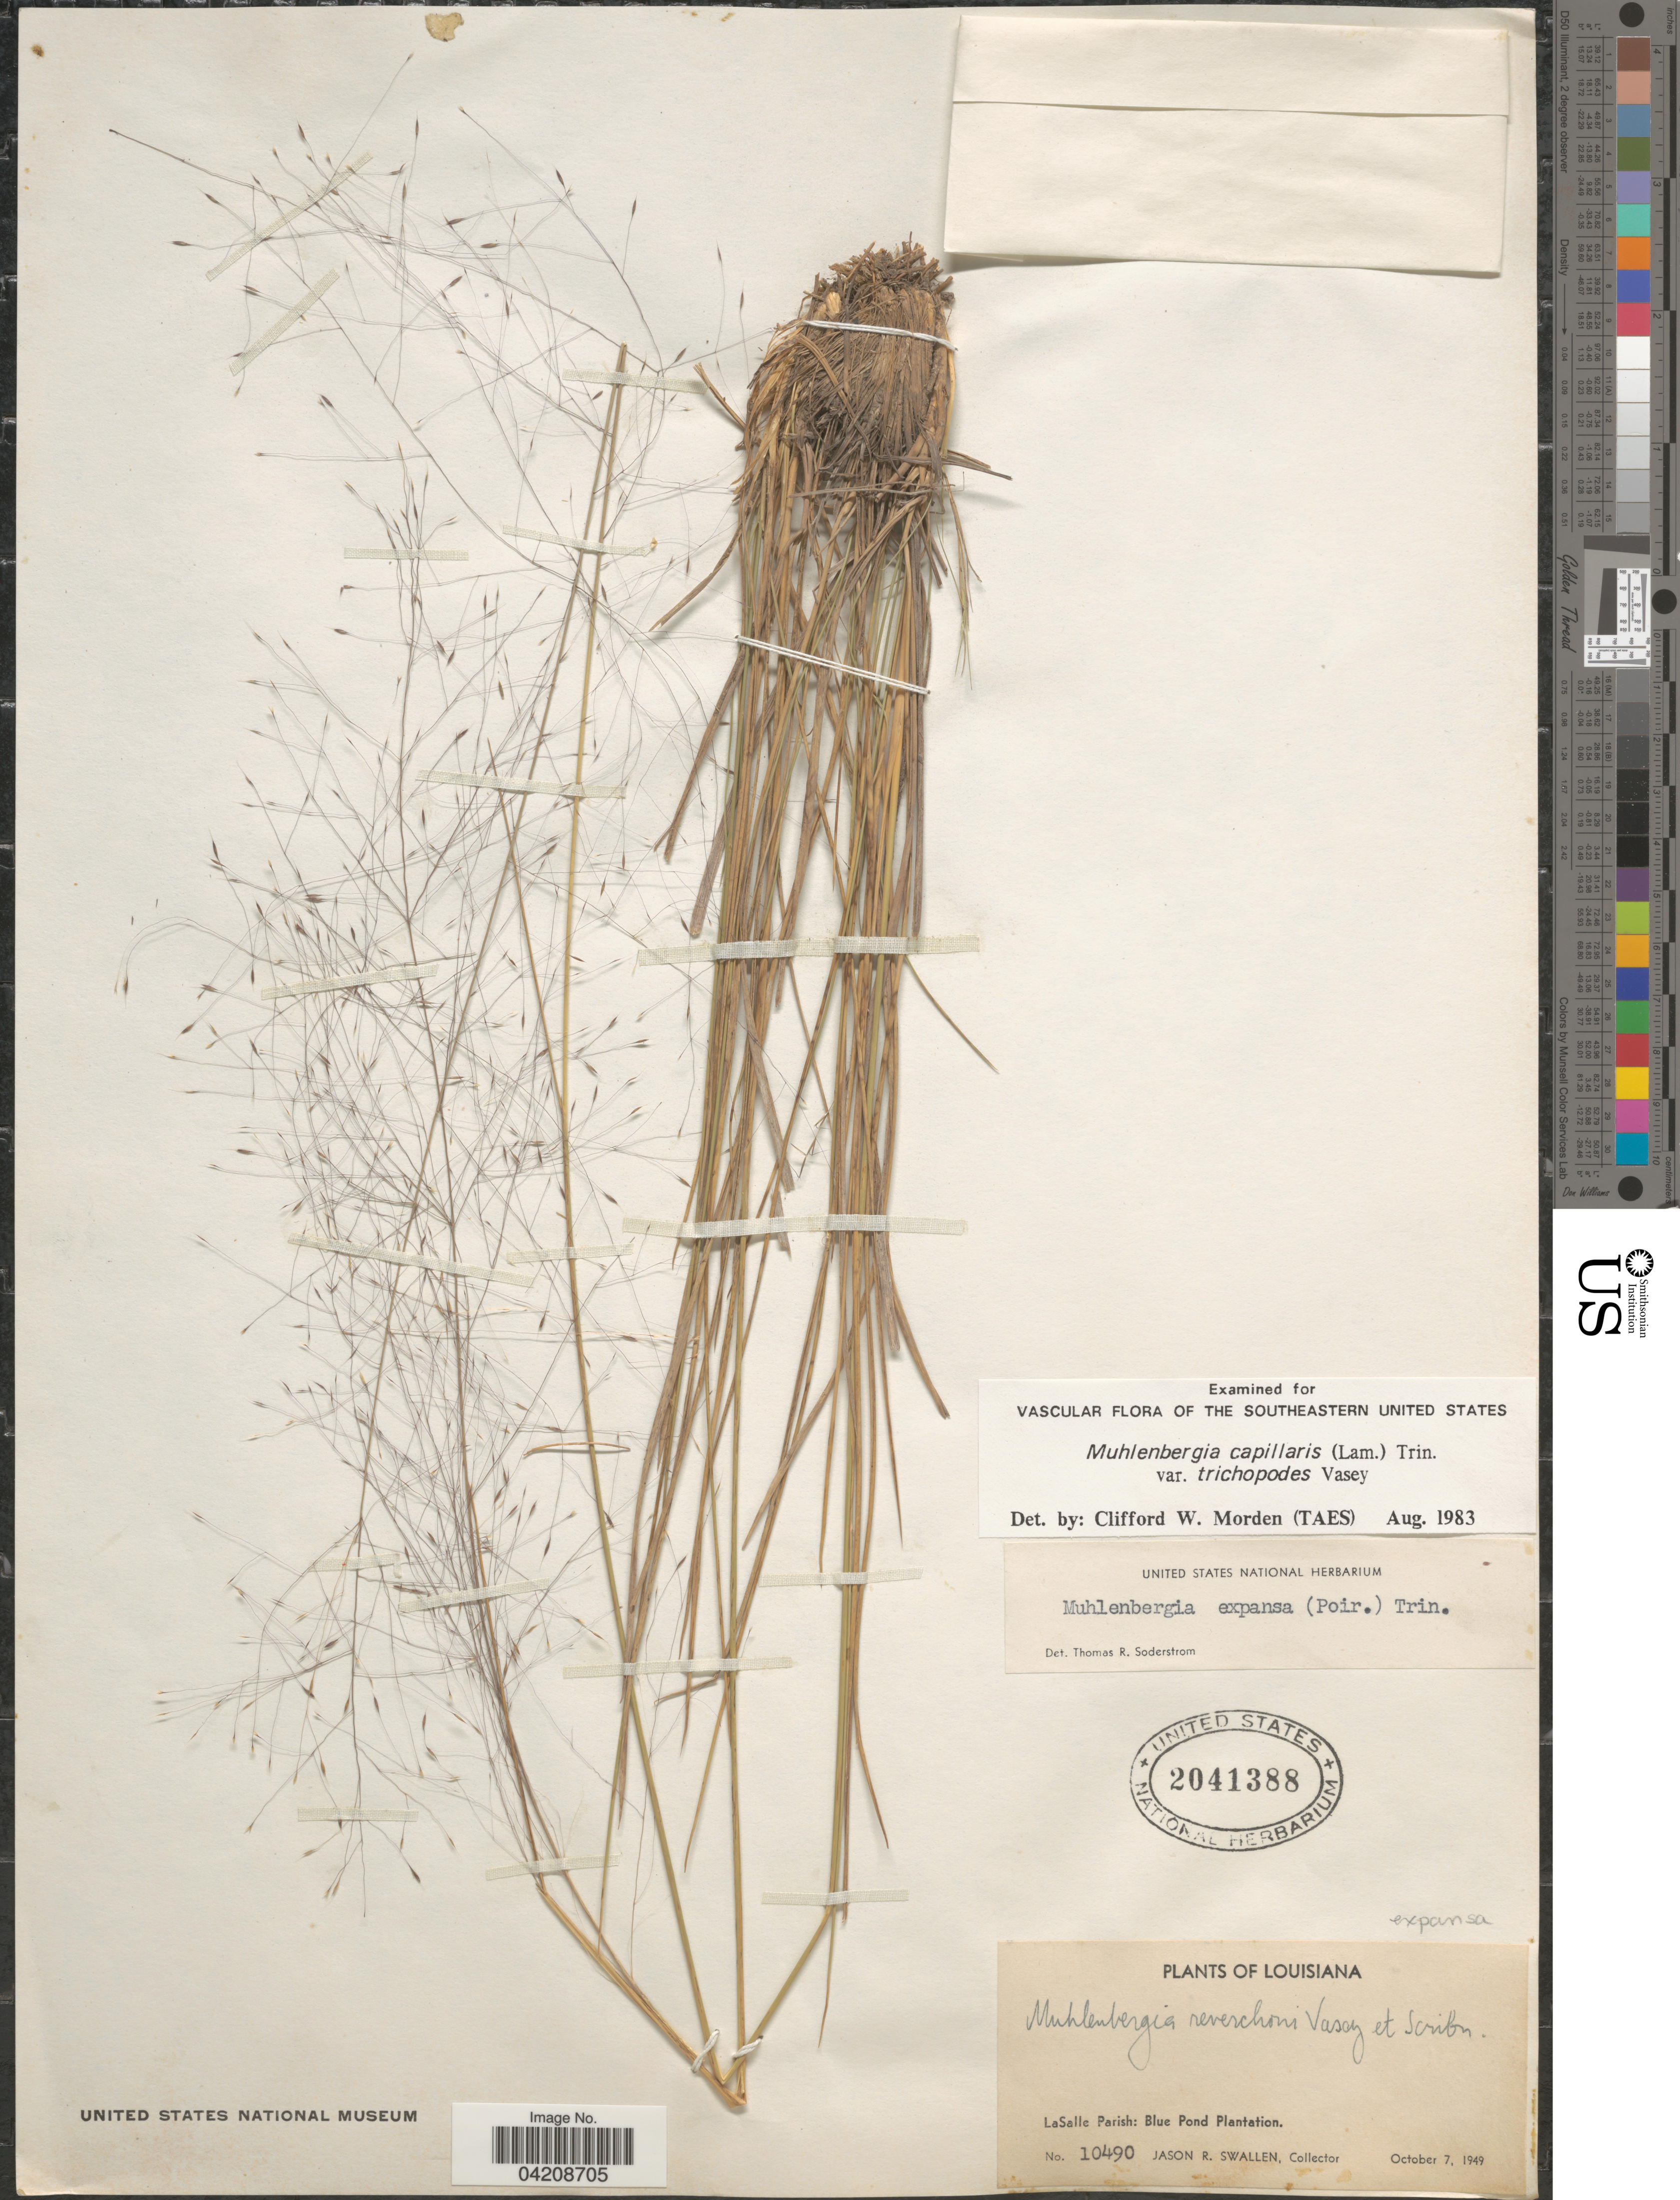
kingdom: Plantae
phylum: Tracheophyta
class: Liliopsida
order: Poales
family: Poaceae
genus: Muhlenbergia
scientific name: Muhlenbergia expansa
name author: Trin.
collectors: J. R. Swallen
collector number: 10490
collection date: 1949-10-07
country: United States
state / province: Louisiana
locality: LaSalle Parish: Blue Pond Plantation.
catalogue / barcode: US 2041388